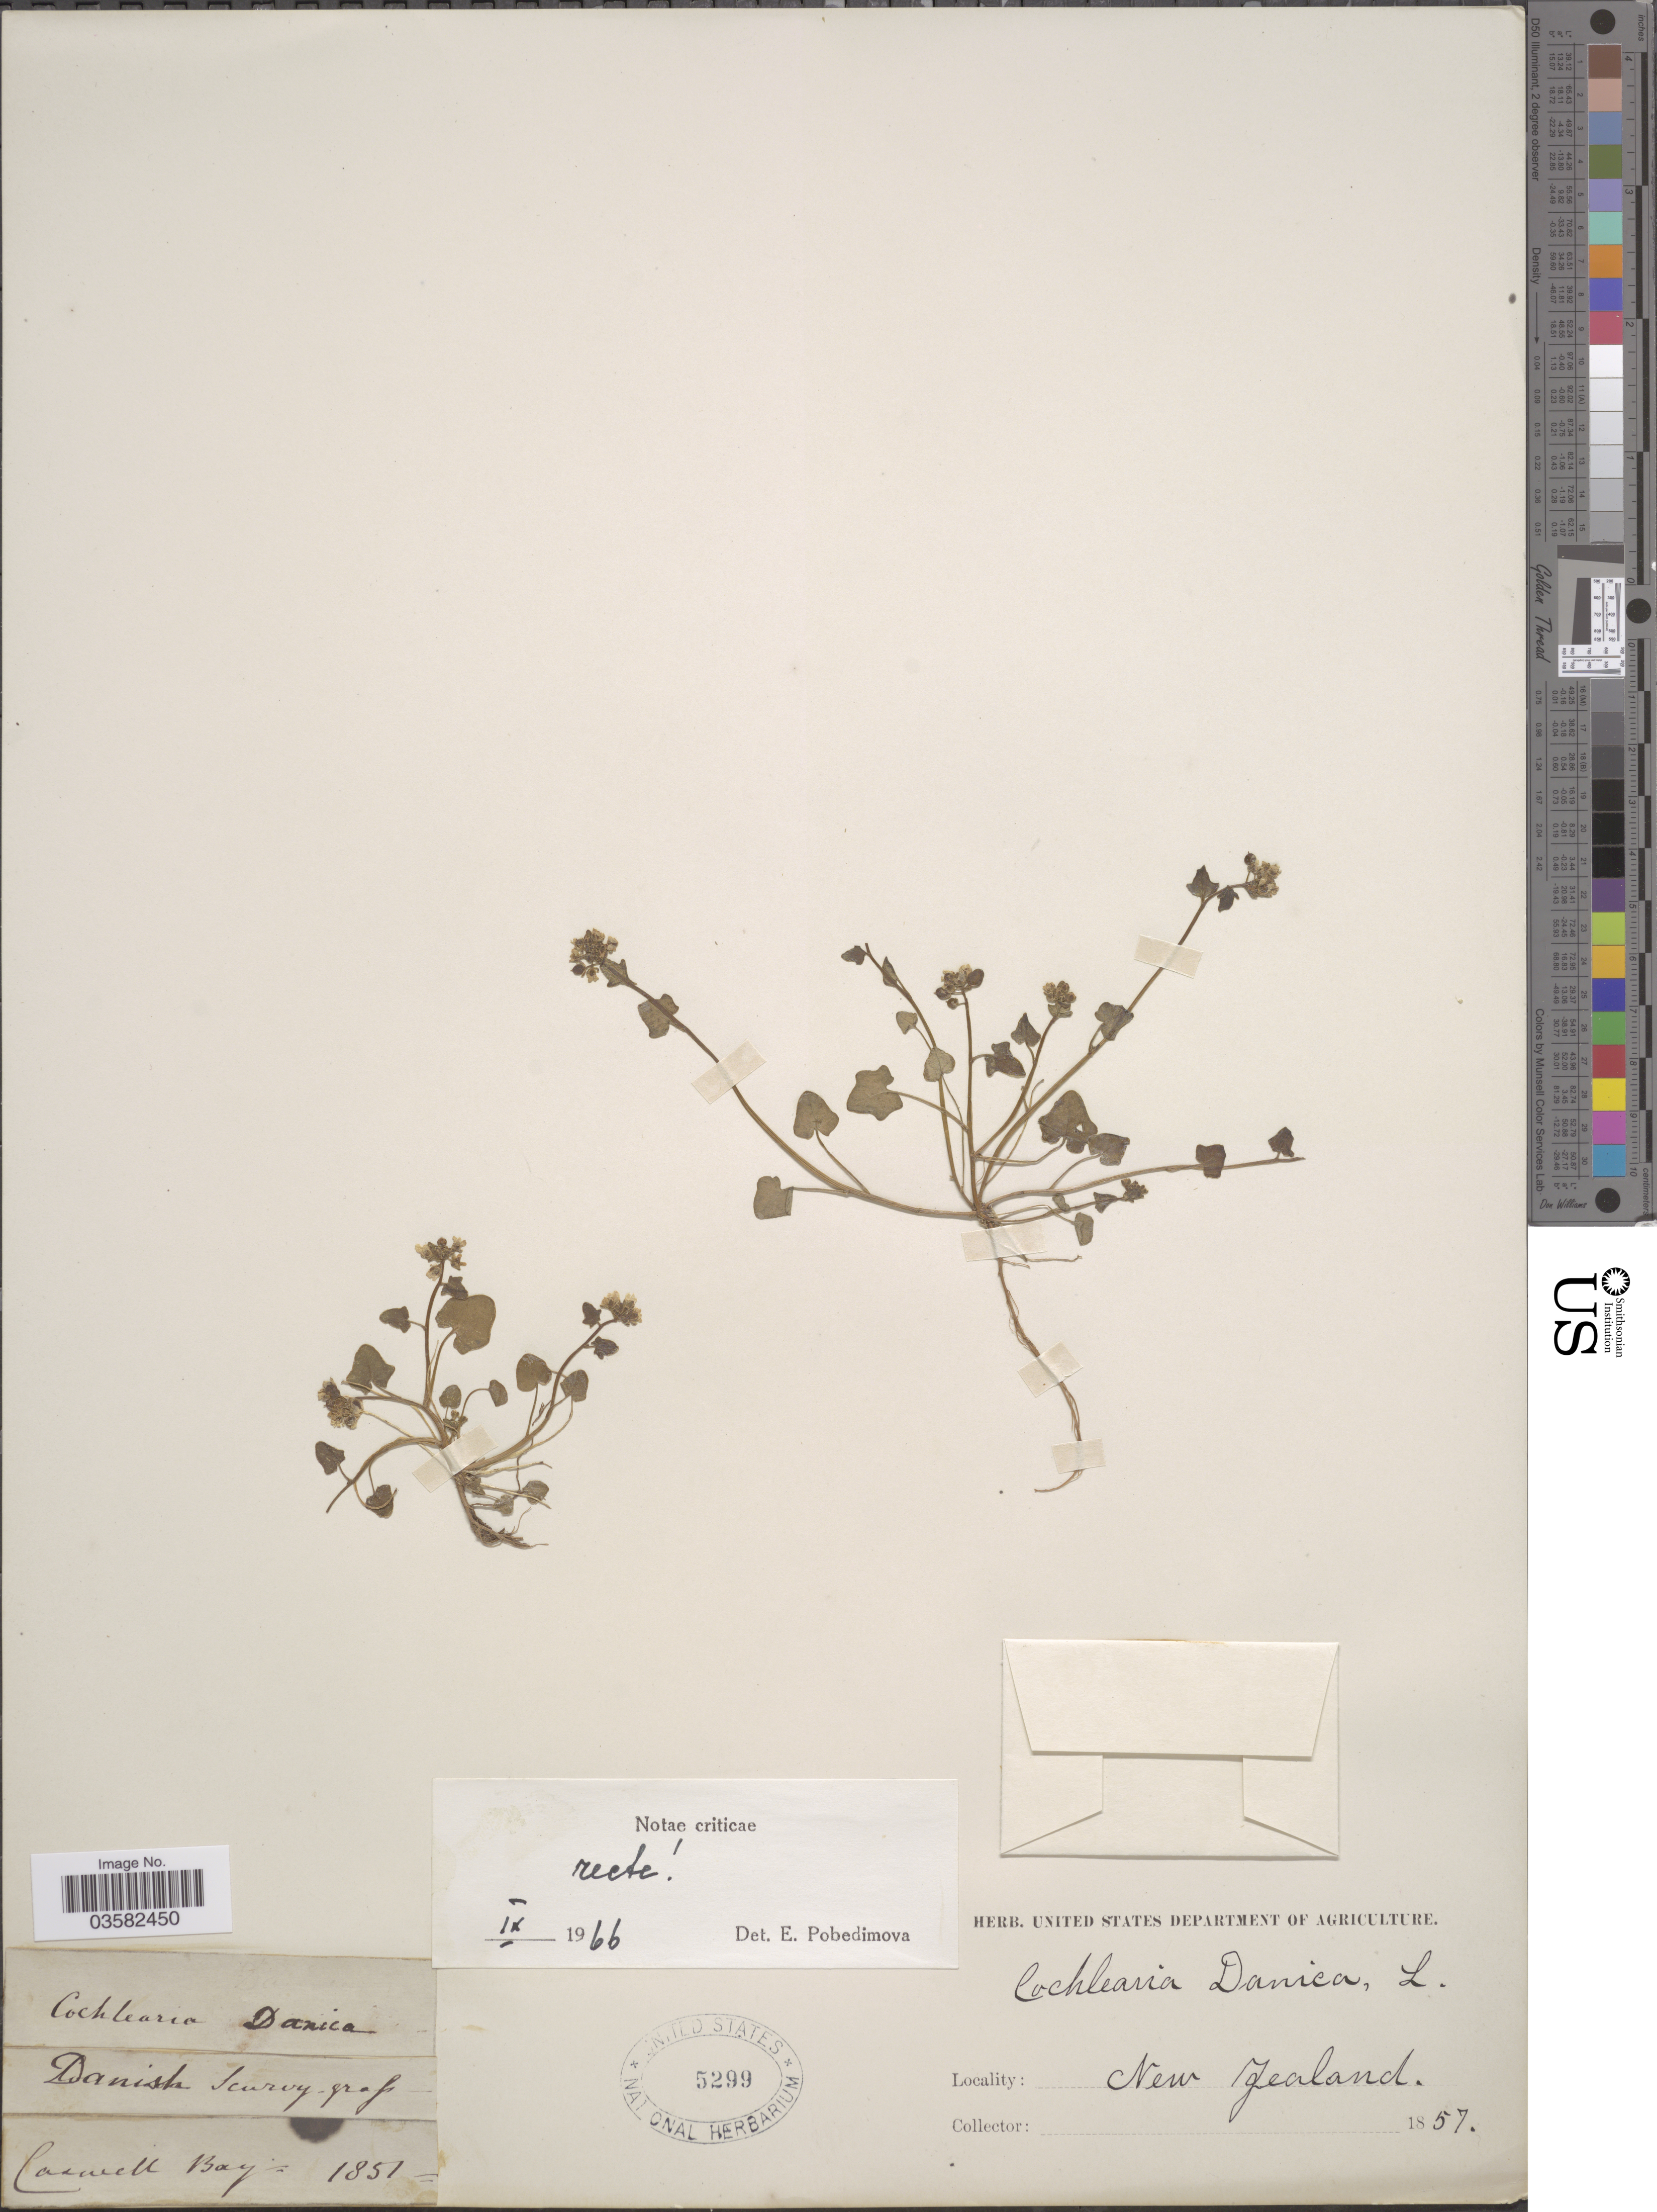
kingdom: Plantae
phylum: Tracheophyta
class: Magnoliopsida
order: Brassicales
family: Brassicaceae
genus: Cochlearia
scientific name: Cochlearia danica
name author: L.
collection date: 1857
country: New Zealand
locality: Caswell Bay.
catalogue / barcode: US 5299